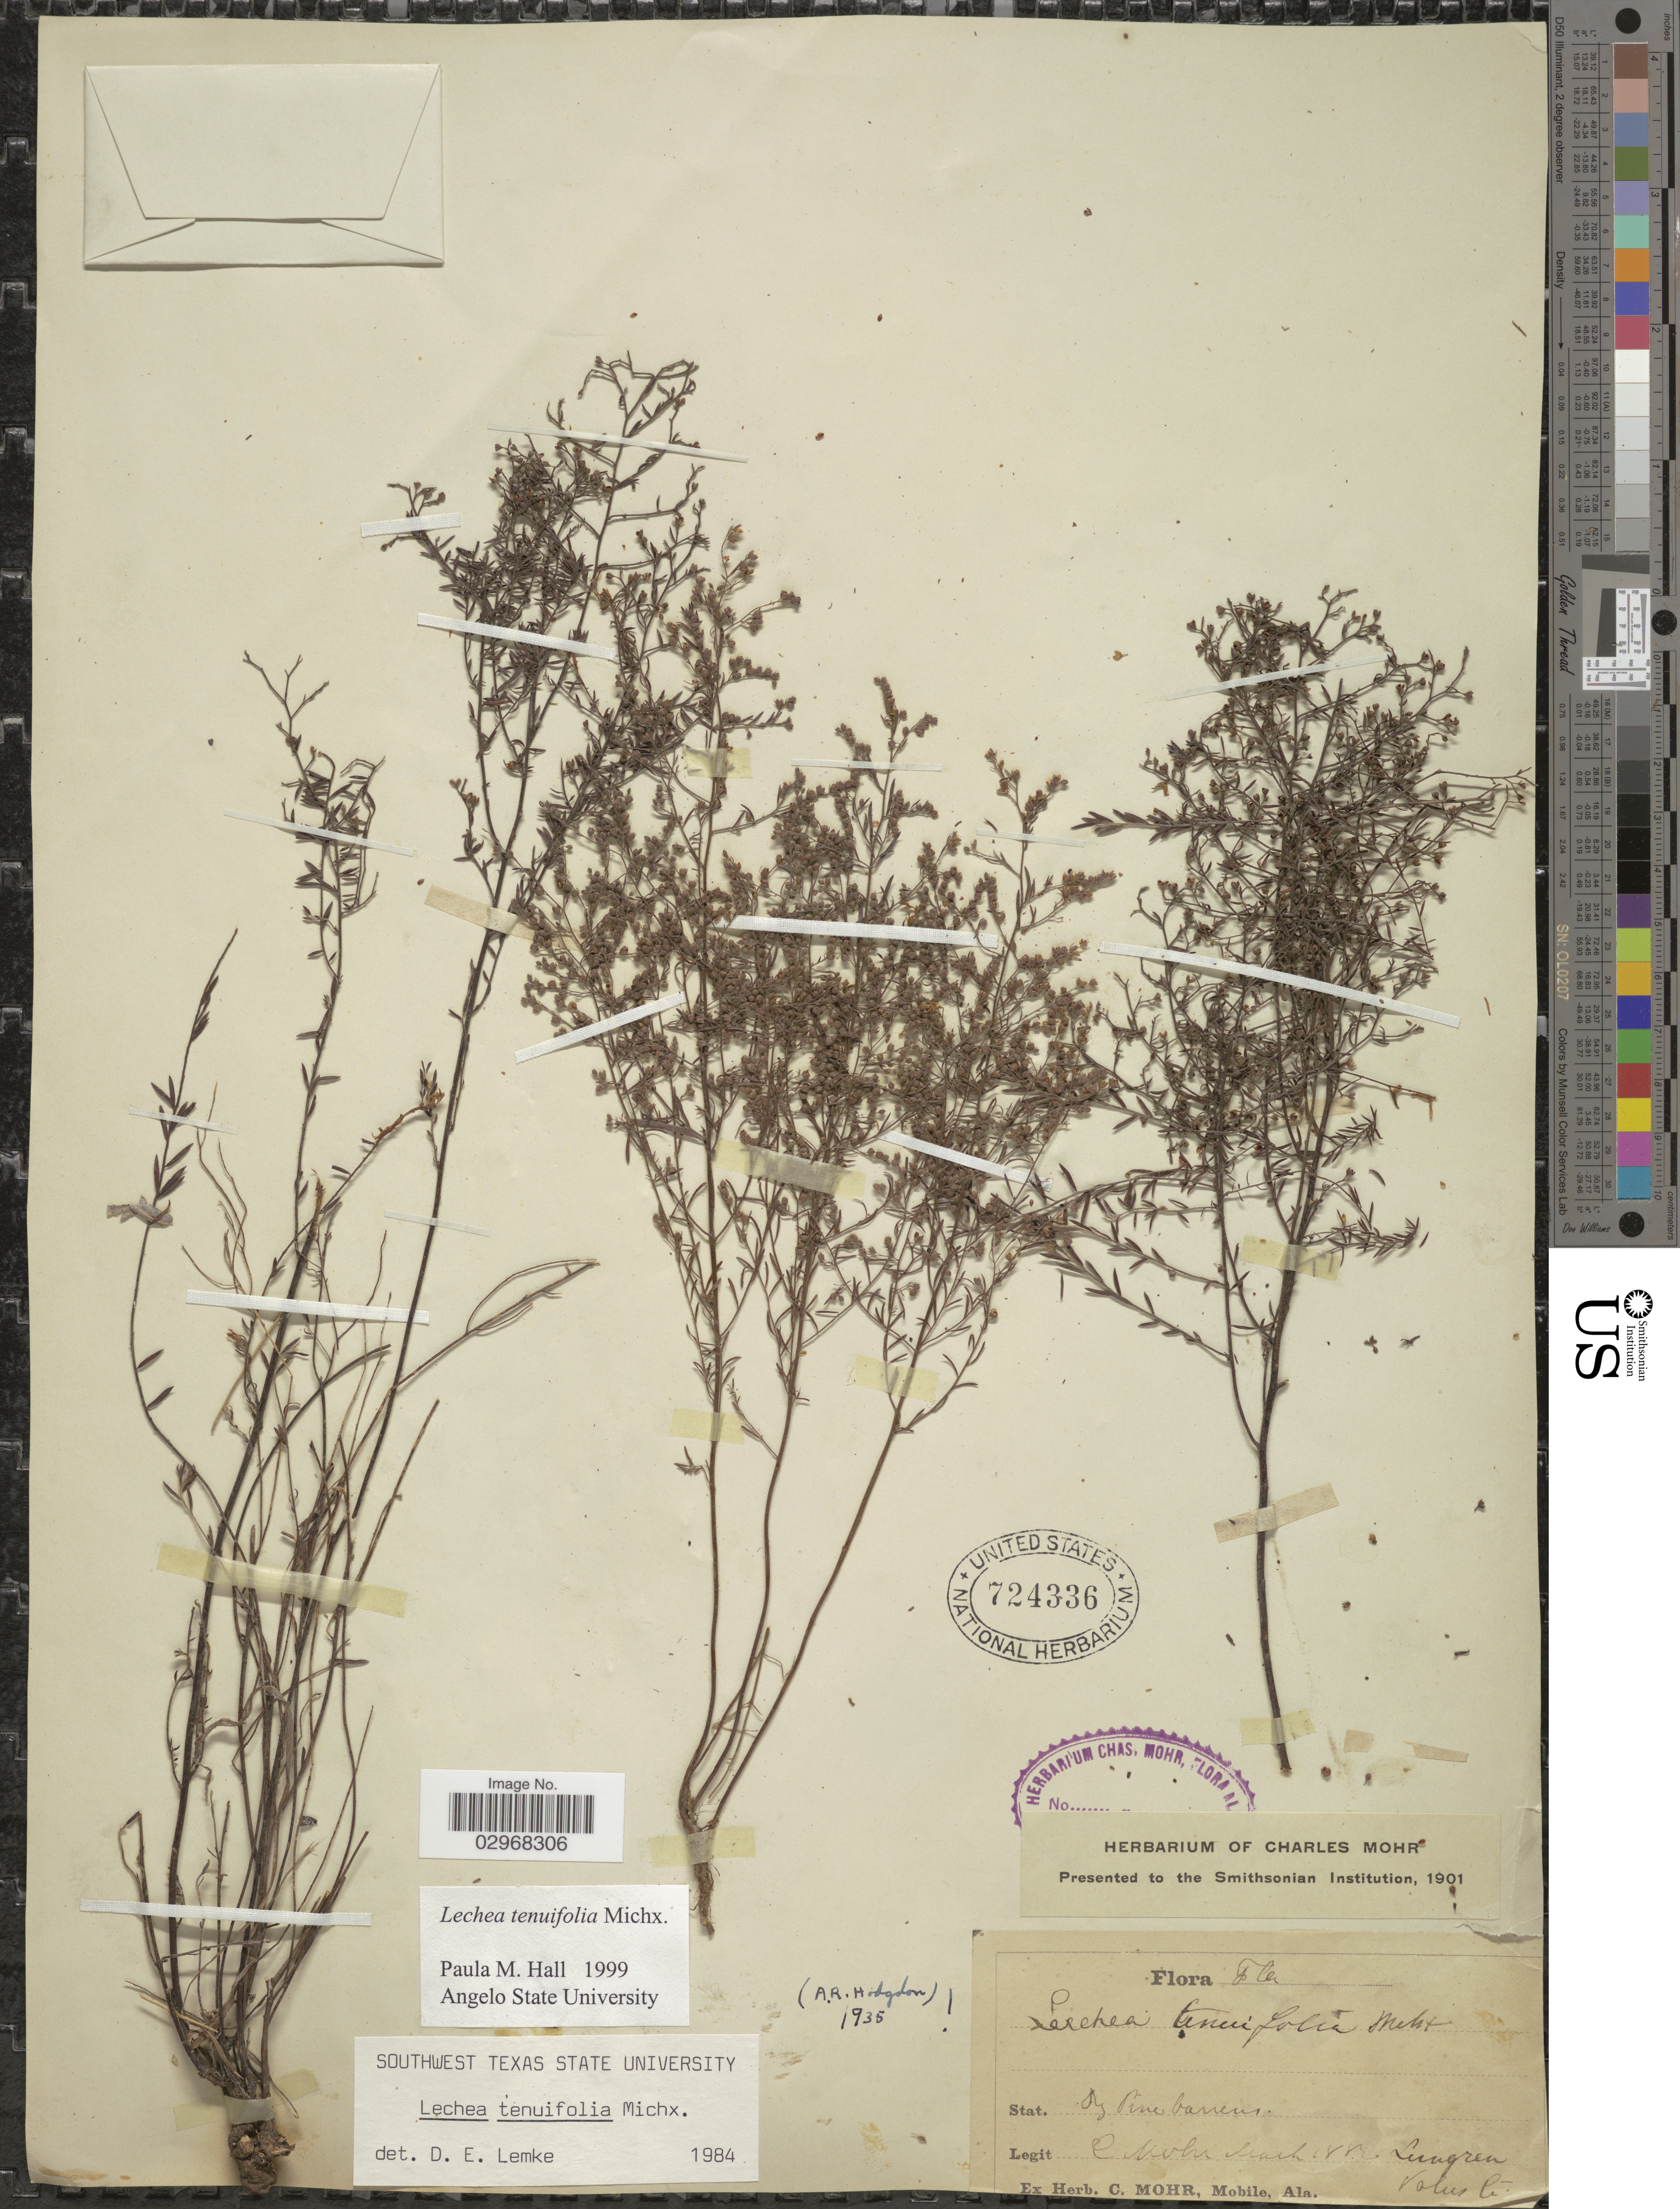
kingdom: Plantae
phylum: Tracheophyta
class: Magnoliopsida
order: Malvales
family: Cistaceae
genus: Lechea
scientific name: Lechea tenuifolia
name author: Michx.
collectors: Mohr, C. T. (herbarium)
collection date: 1882-03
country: United States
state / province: Florida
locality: Stat. Dry pine barrens. Lungren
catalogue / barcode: US 724336